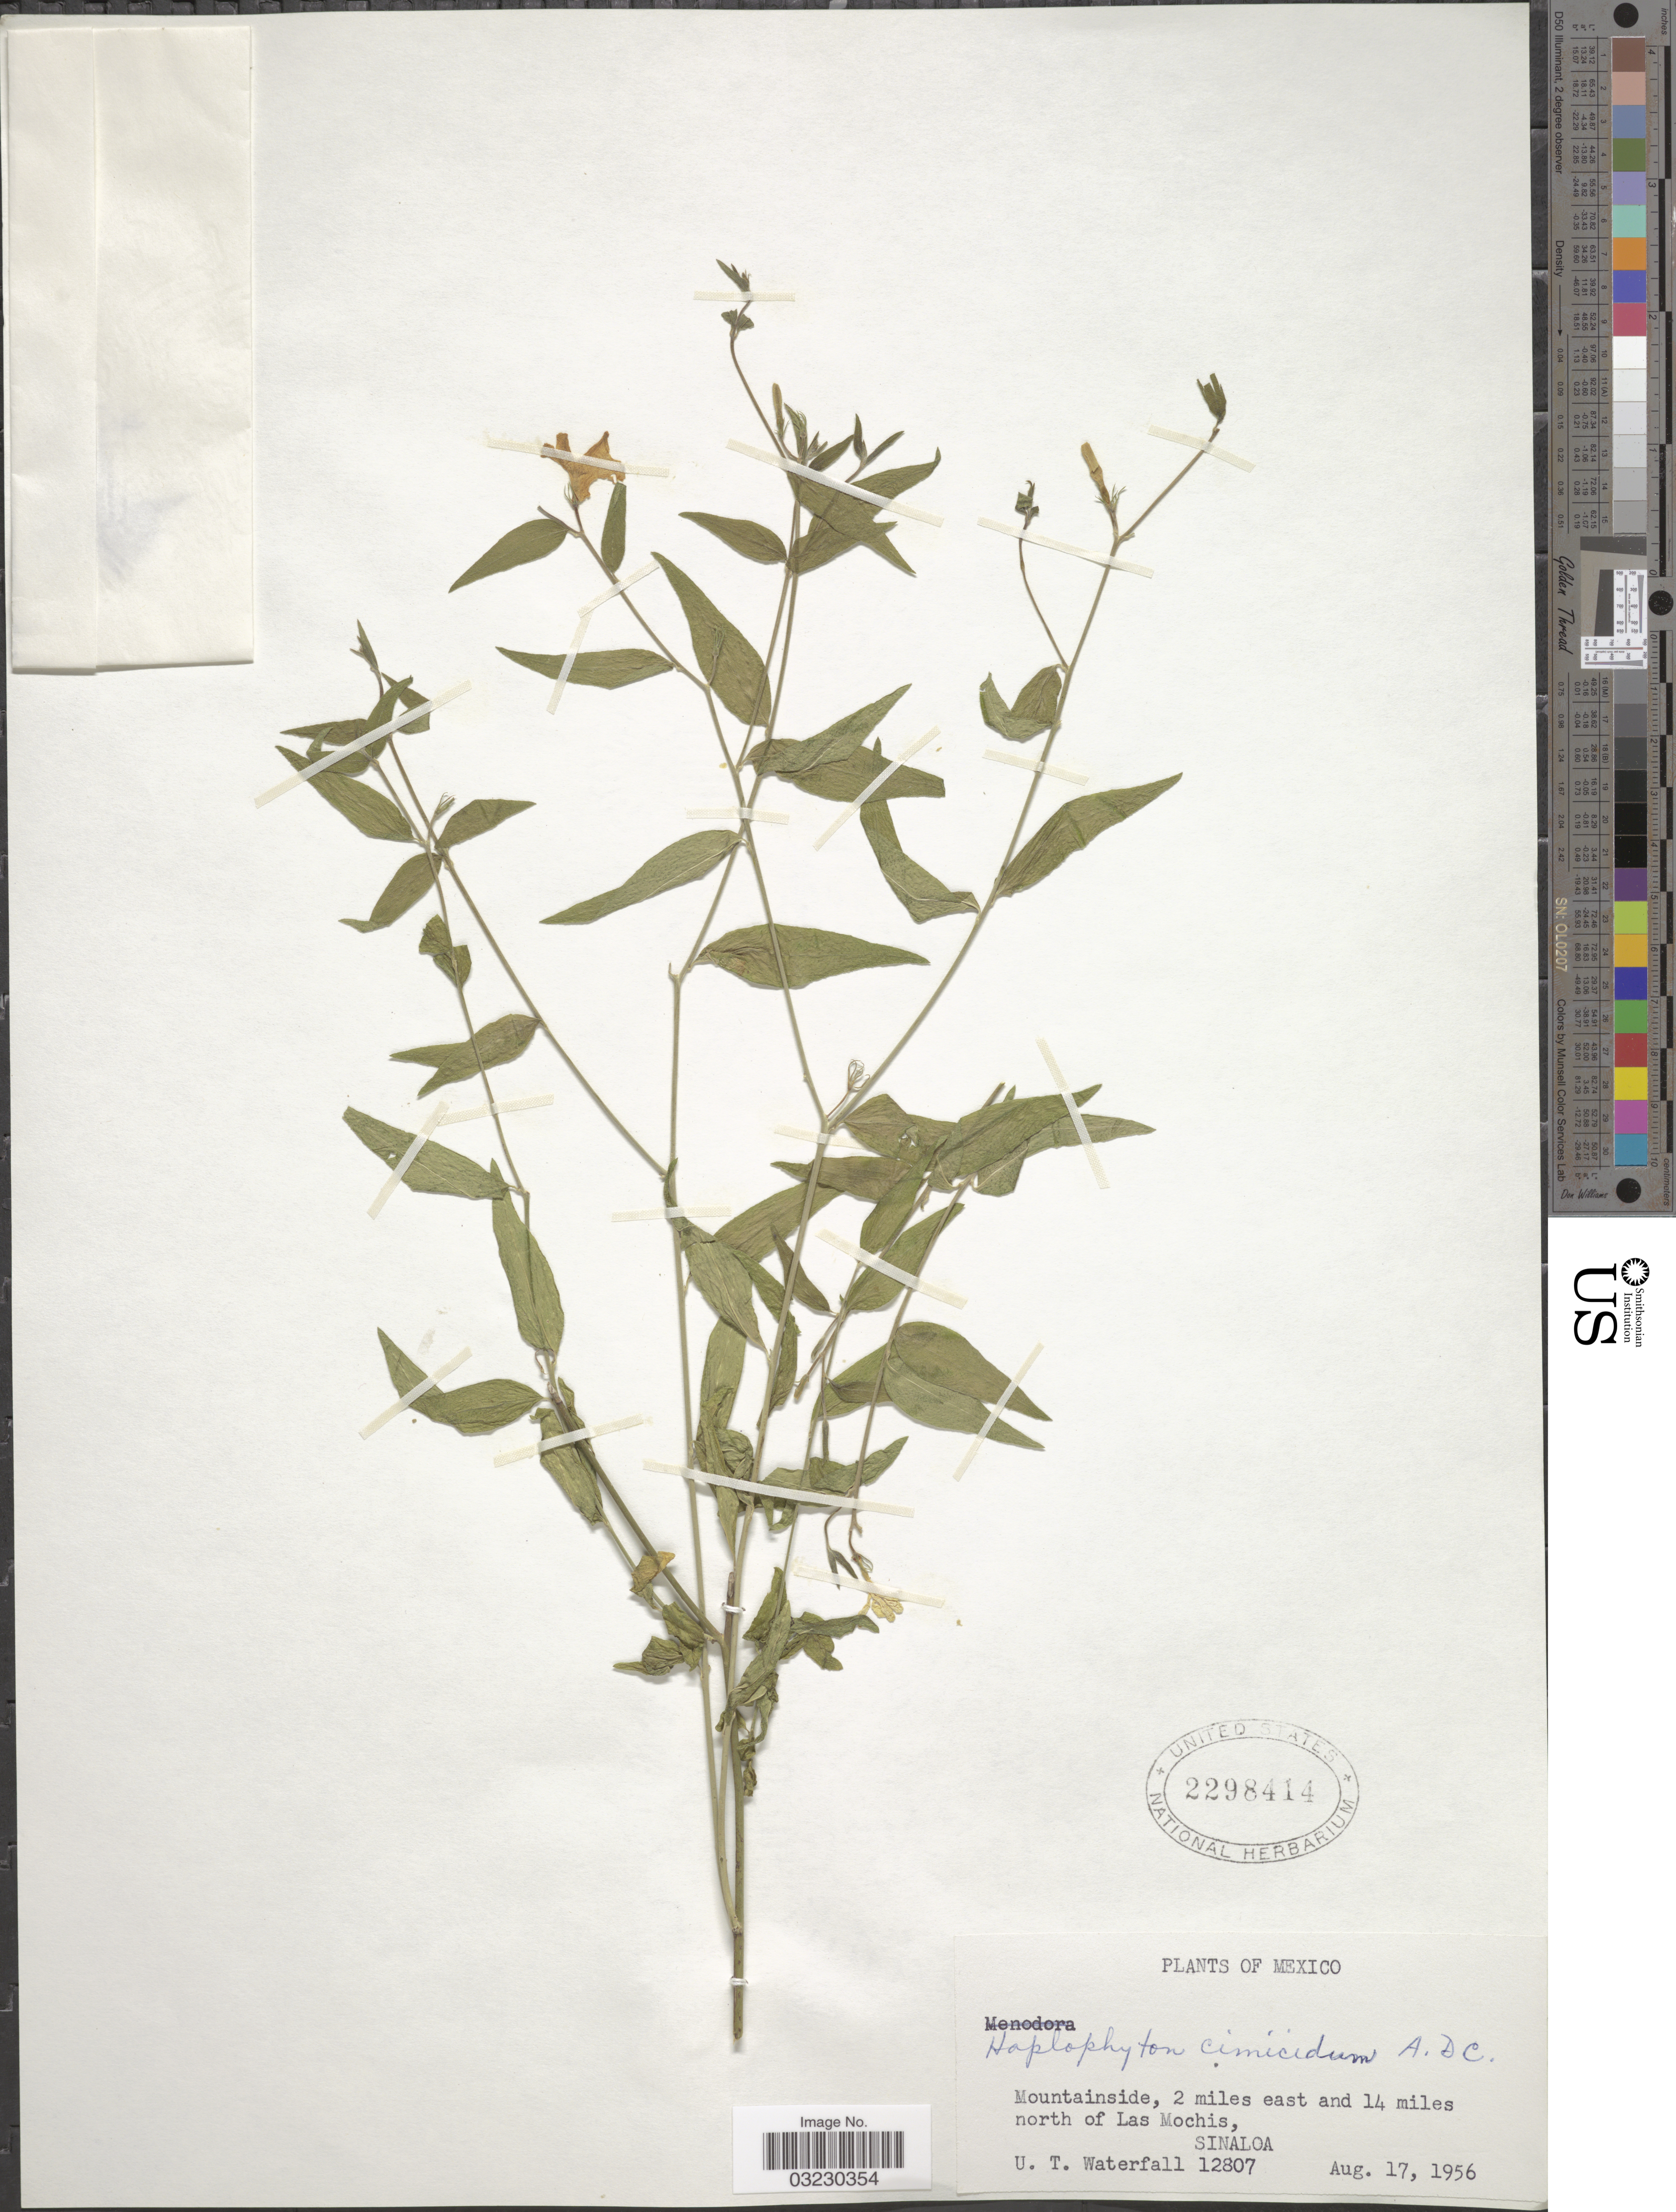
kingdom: Plantae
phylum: Tracheophyta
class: Magnoliopsida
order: Gentianales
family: Apocynaceae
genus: Haplophyton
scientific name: Haplophyton cimicidum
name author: A. DC.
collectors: U. T. Waterfall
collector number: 12807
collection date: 1956-08-17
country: Mexico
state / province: Sinaloa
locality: Mountainside, 2 miles east and 14 miles north of Las Mochis.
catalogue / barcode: US 2298414